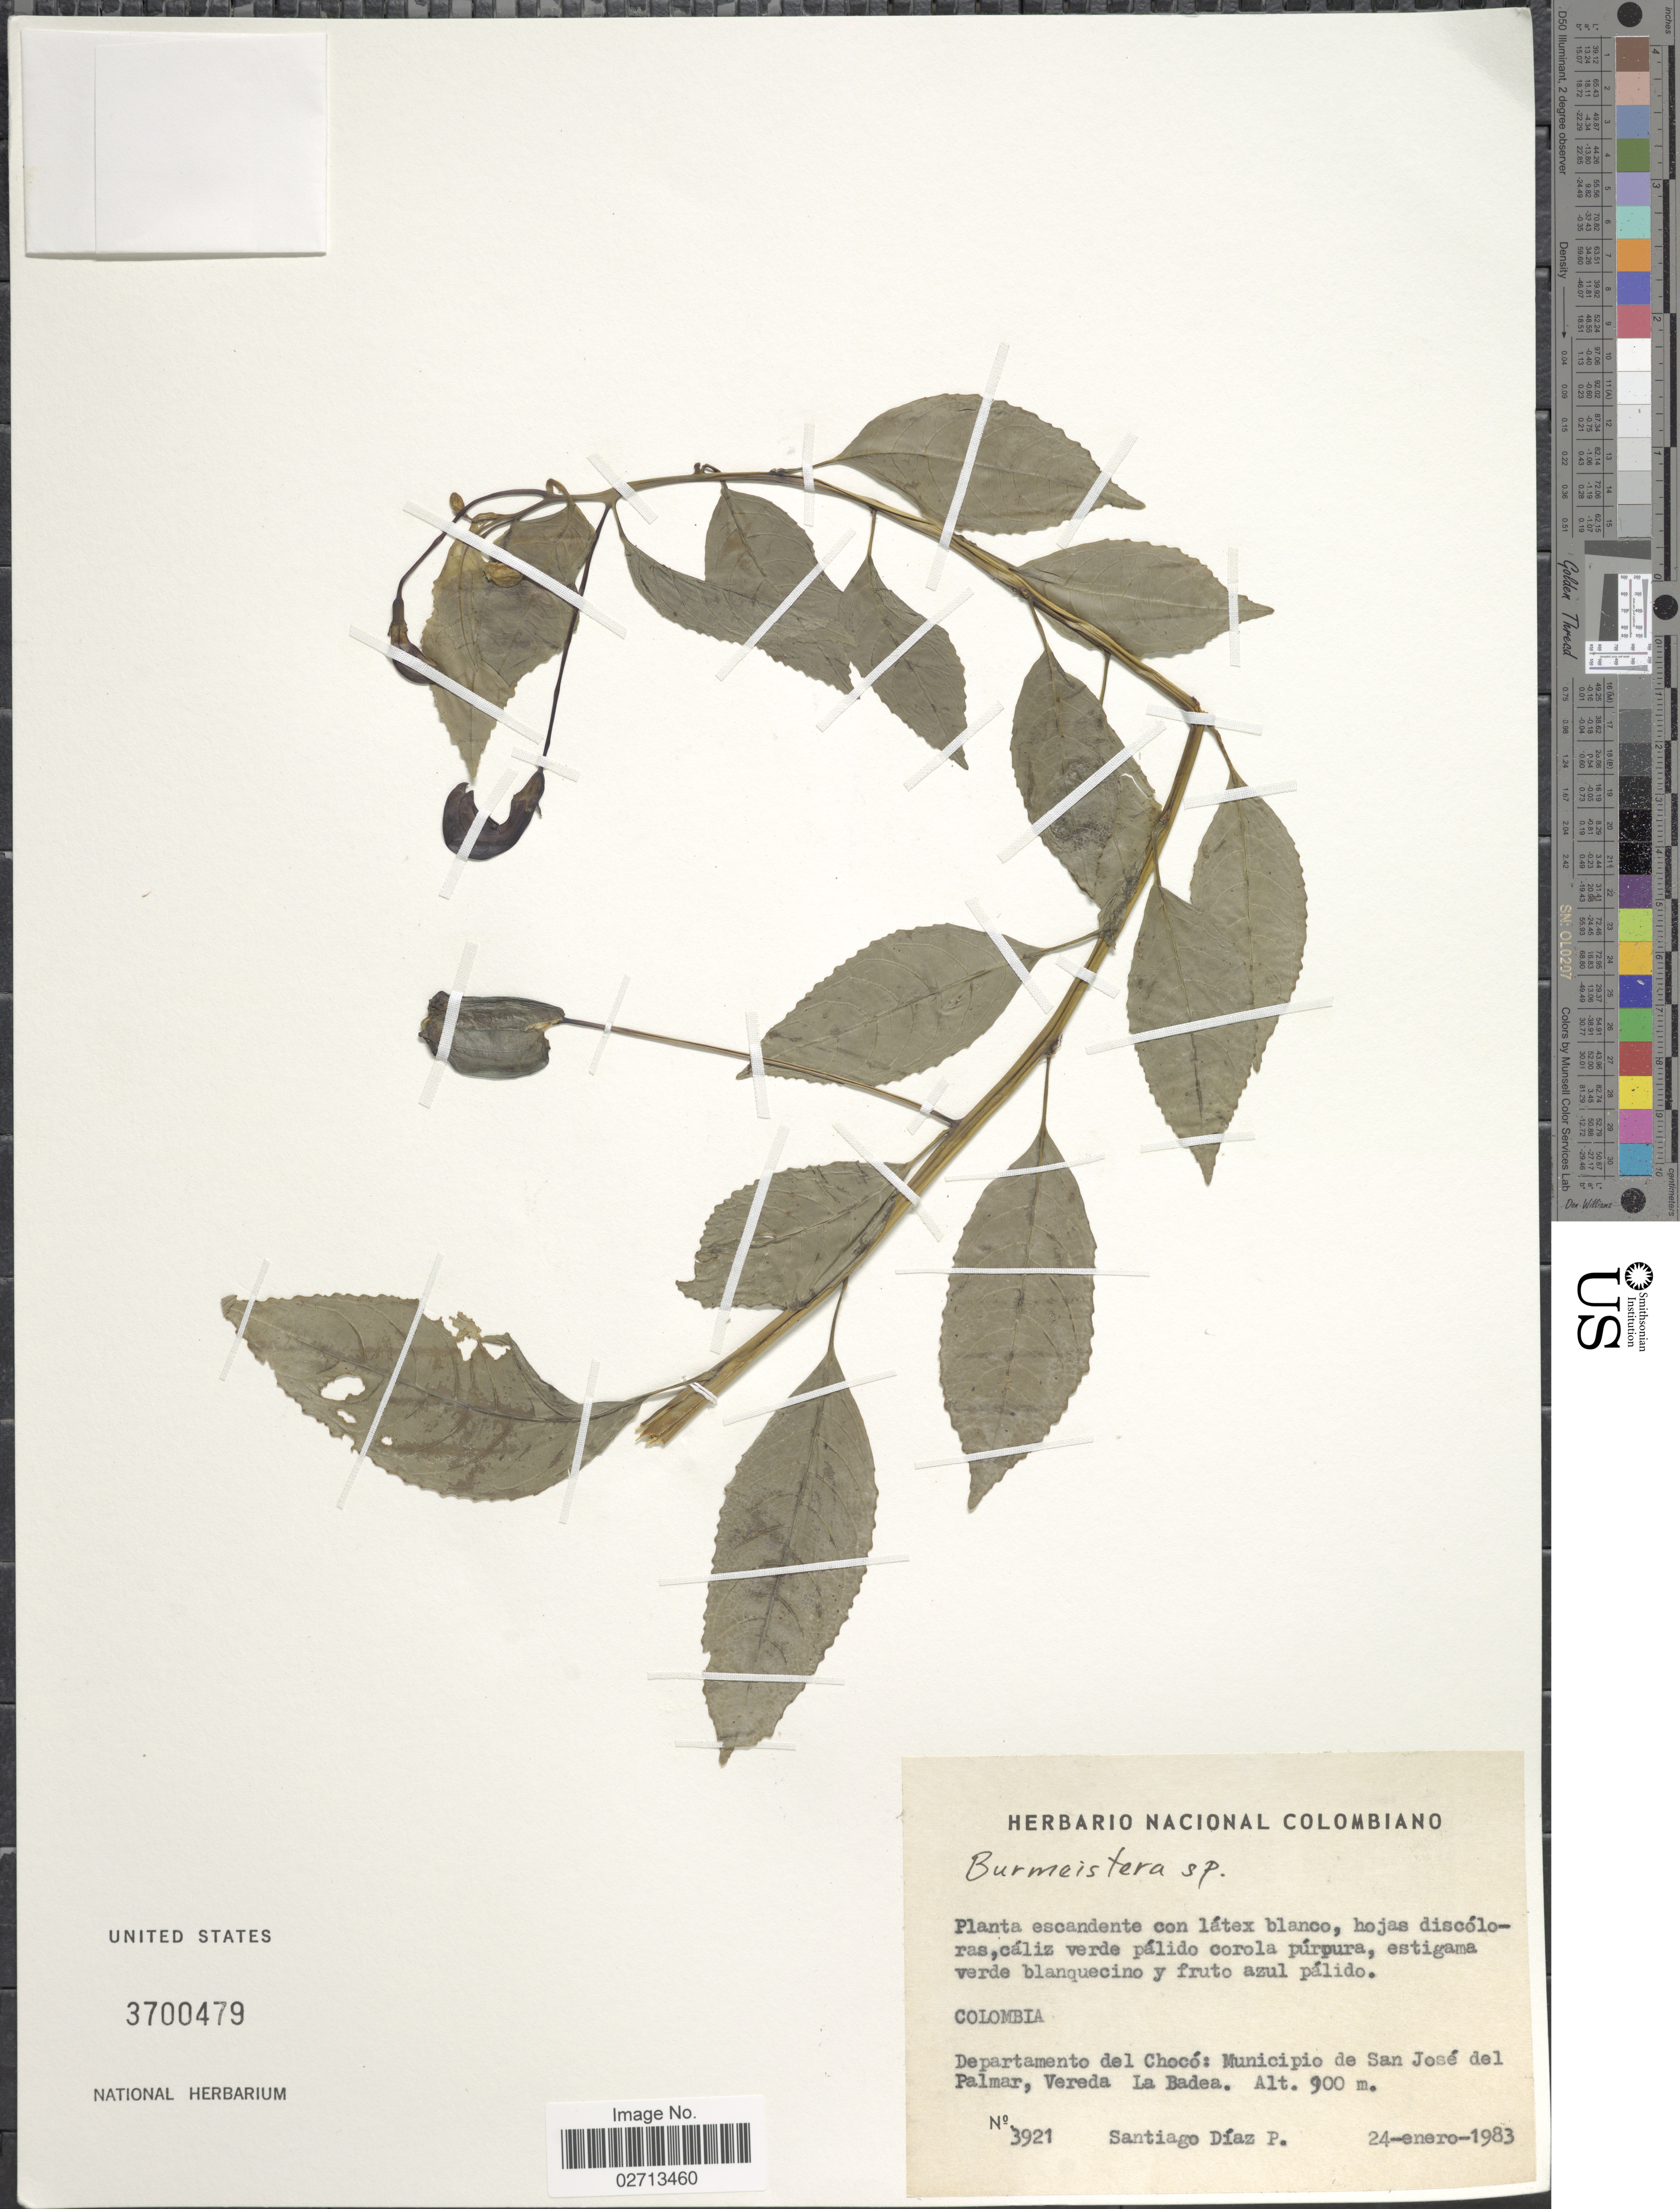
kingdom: Plantae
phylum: Tracheophyta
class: Magnoliopsida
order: Asterales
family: Campanulaceae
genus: Burmeistera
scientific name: Burmeistera sp.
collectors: S. Díaz Píedrahíta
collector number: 3921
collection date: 1983-01-24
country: Colombia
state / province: Chocó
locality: Departamento del Chocó: Municipio de San José del Palmar, Vereda La Badea.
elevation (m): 900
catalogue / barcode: US 3700479